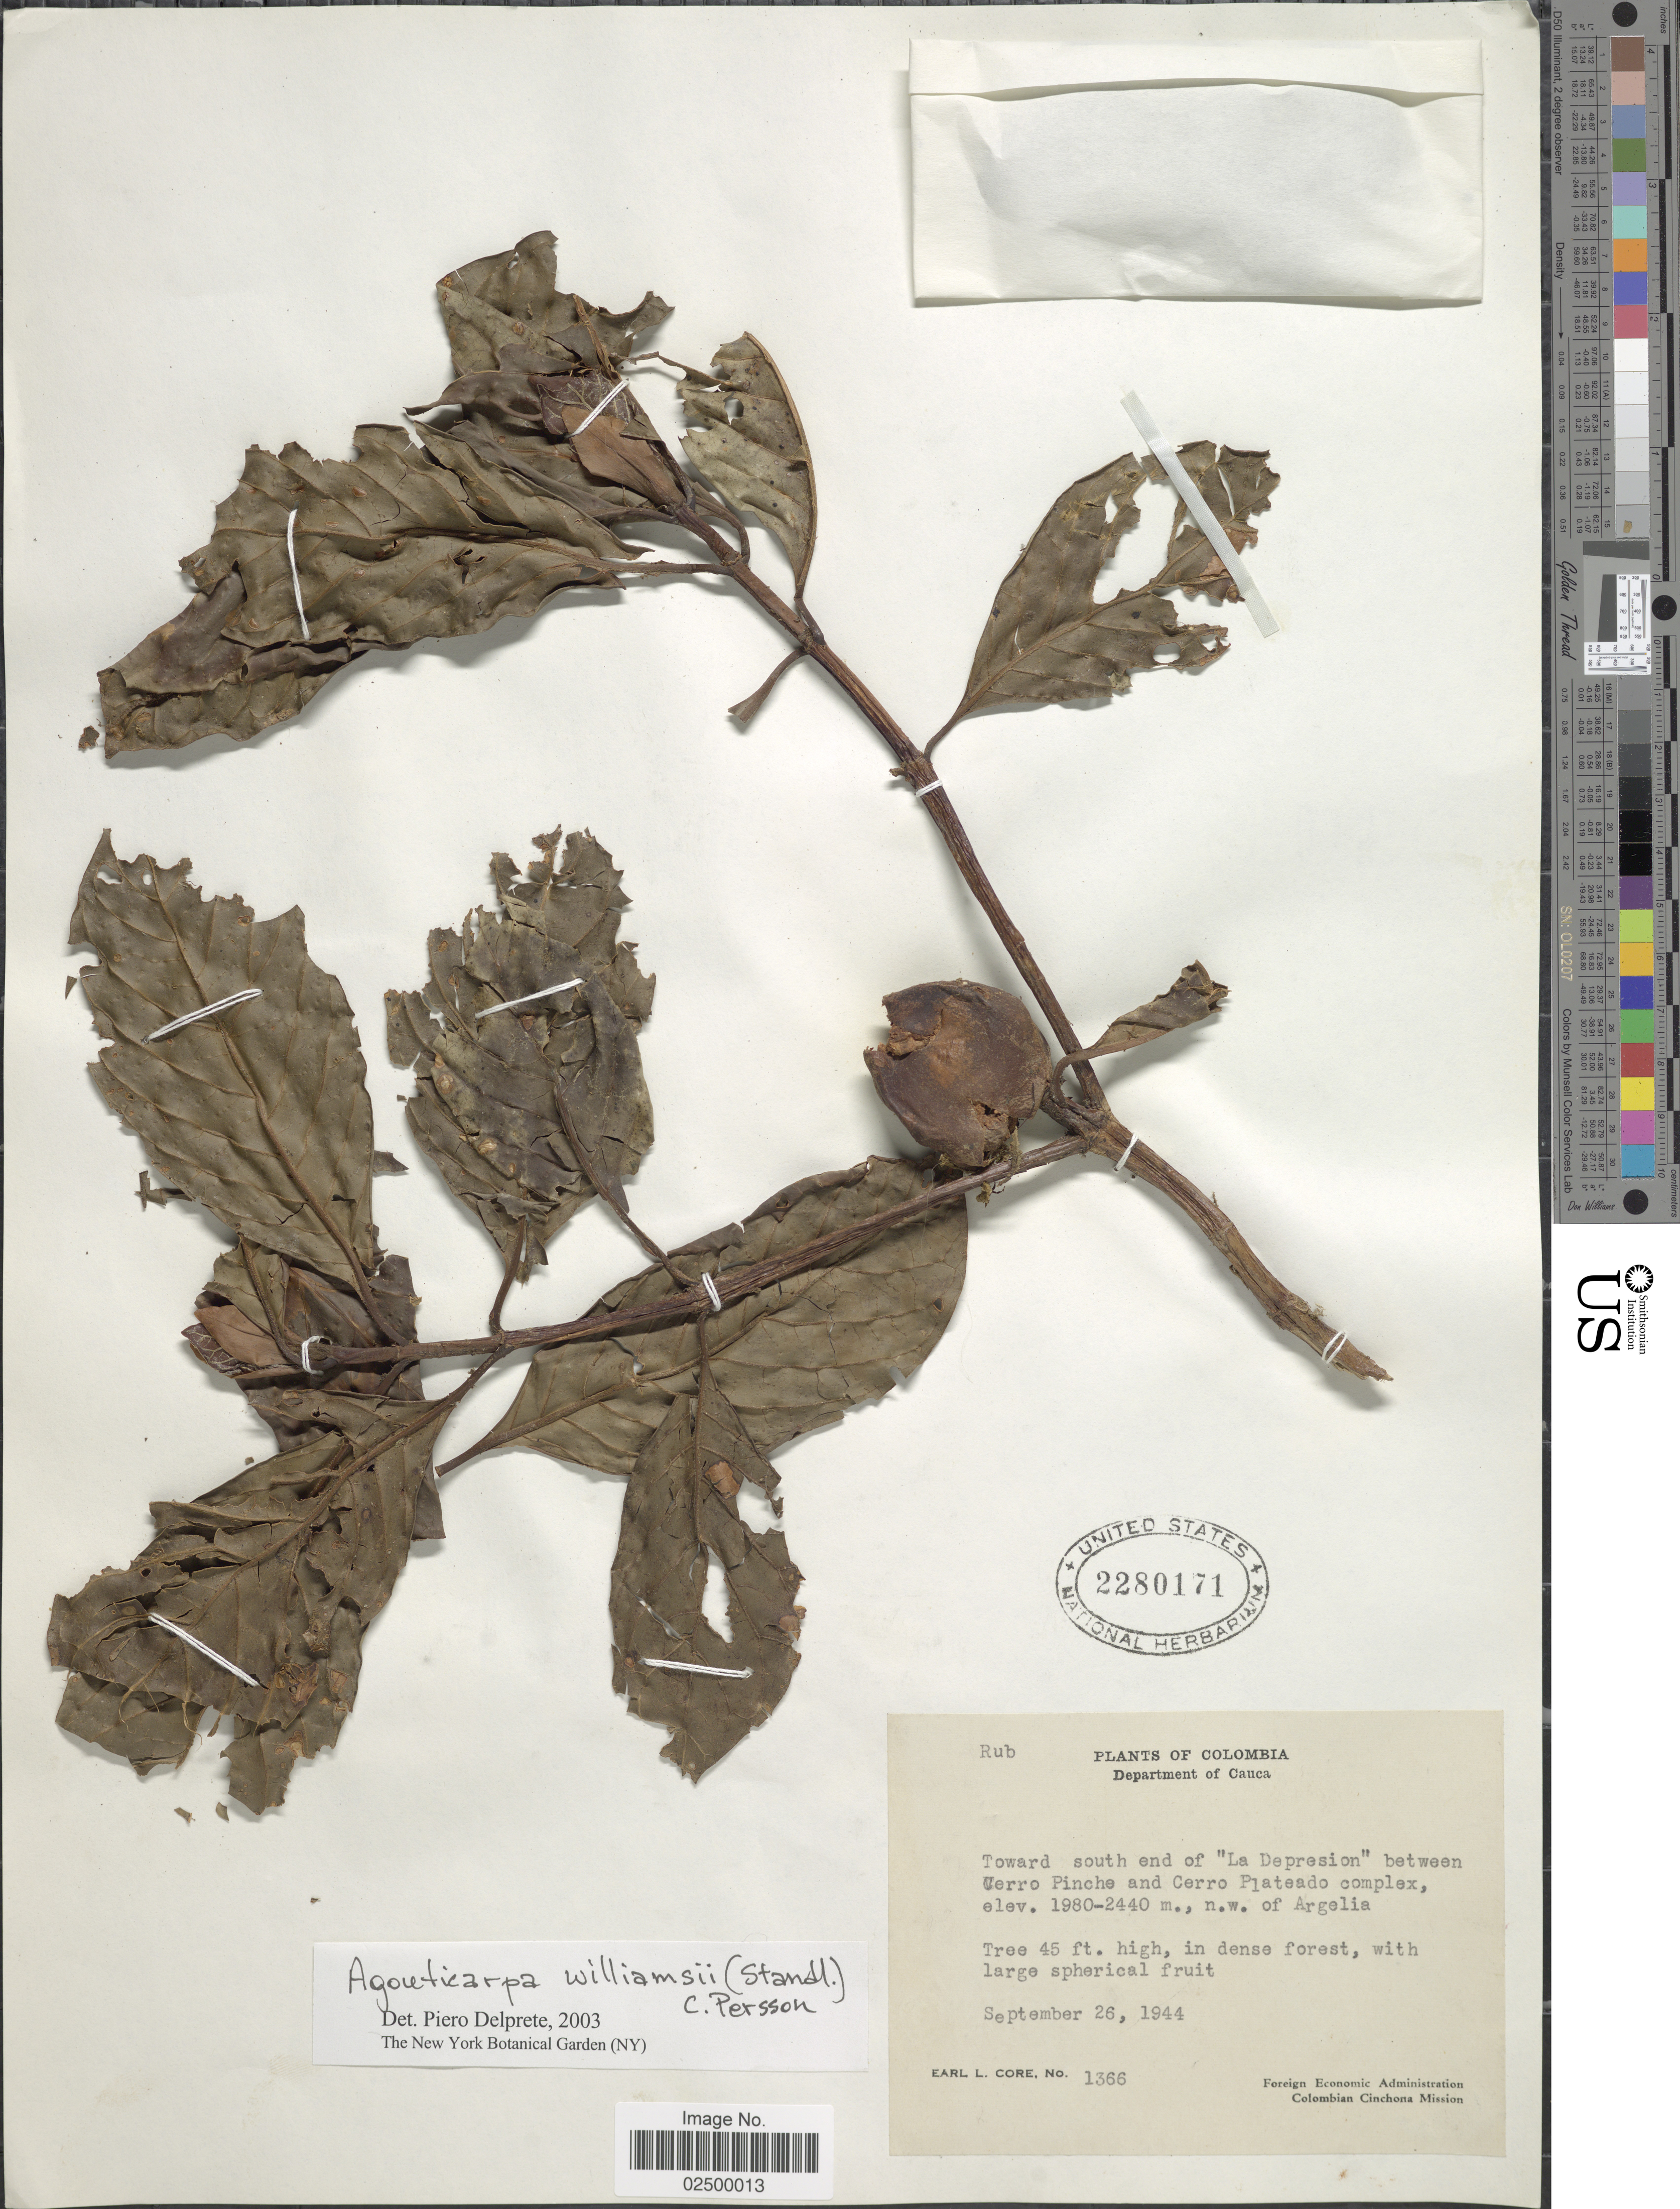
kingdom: Plantae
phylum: Tracheophyta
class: Magnoliopsida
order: Gentianales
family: Rubiaceae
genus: Agouticarpa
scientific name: Agouticarpa williamsii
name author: (Standl.) C.H. Perss.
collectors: E. L. Core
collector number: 1366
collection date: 1944-09-26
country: Colombia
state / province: Cauca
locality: Toward south end of "La Depression", between Cerro Pinche and Cerro Plateado complex, n.w. of Argelia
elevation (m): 1980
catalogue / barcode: US 2280171